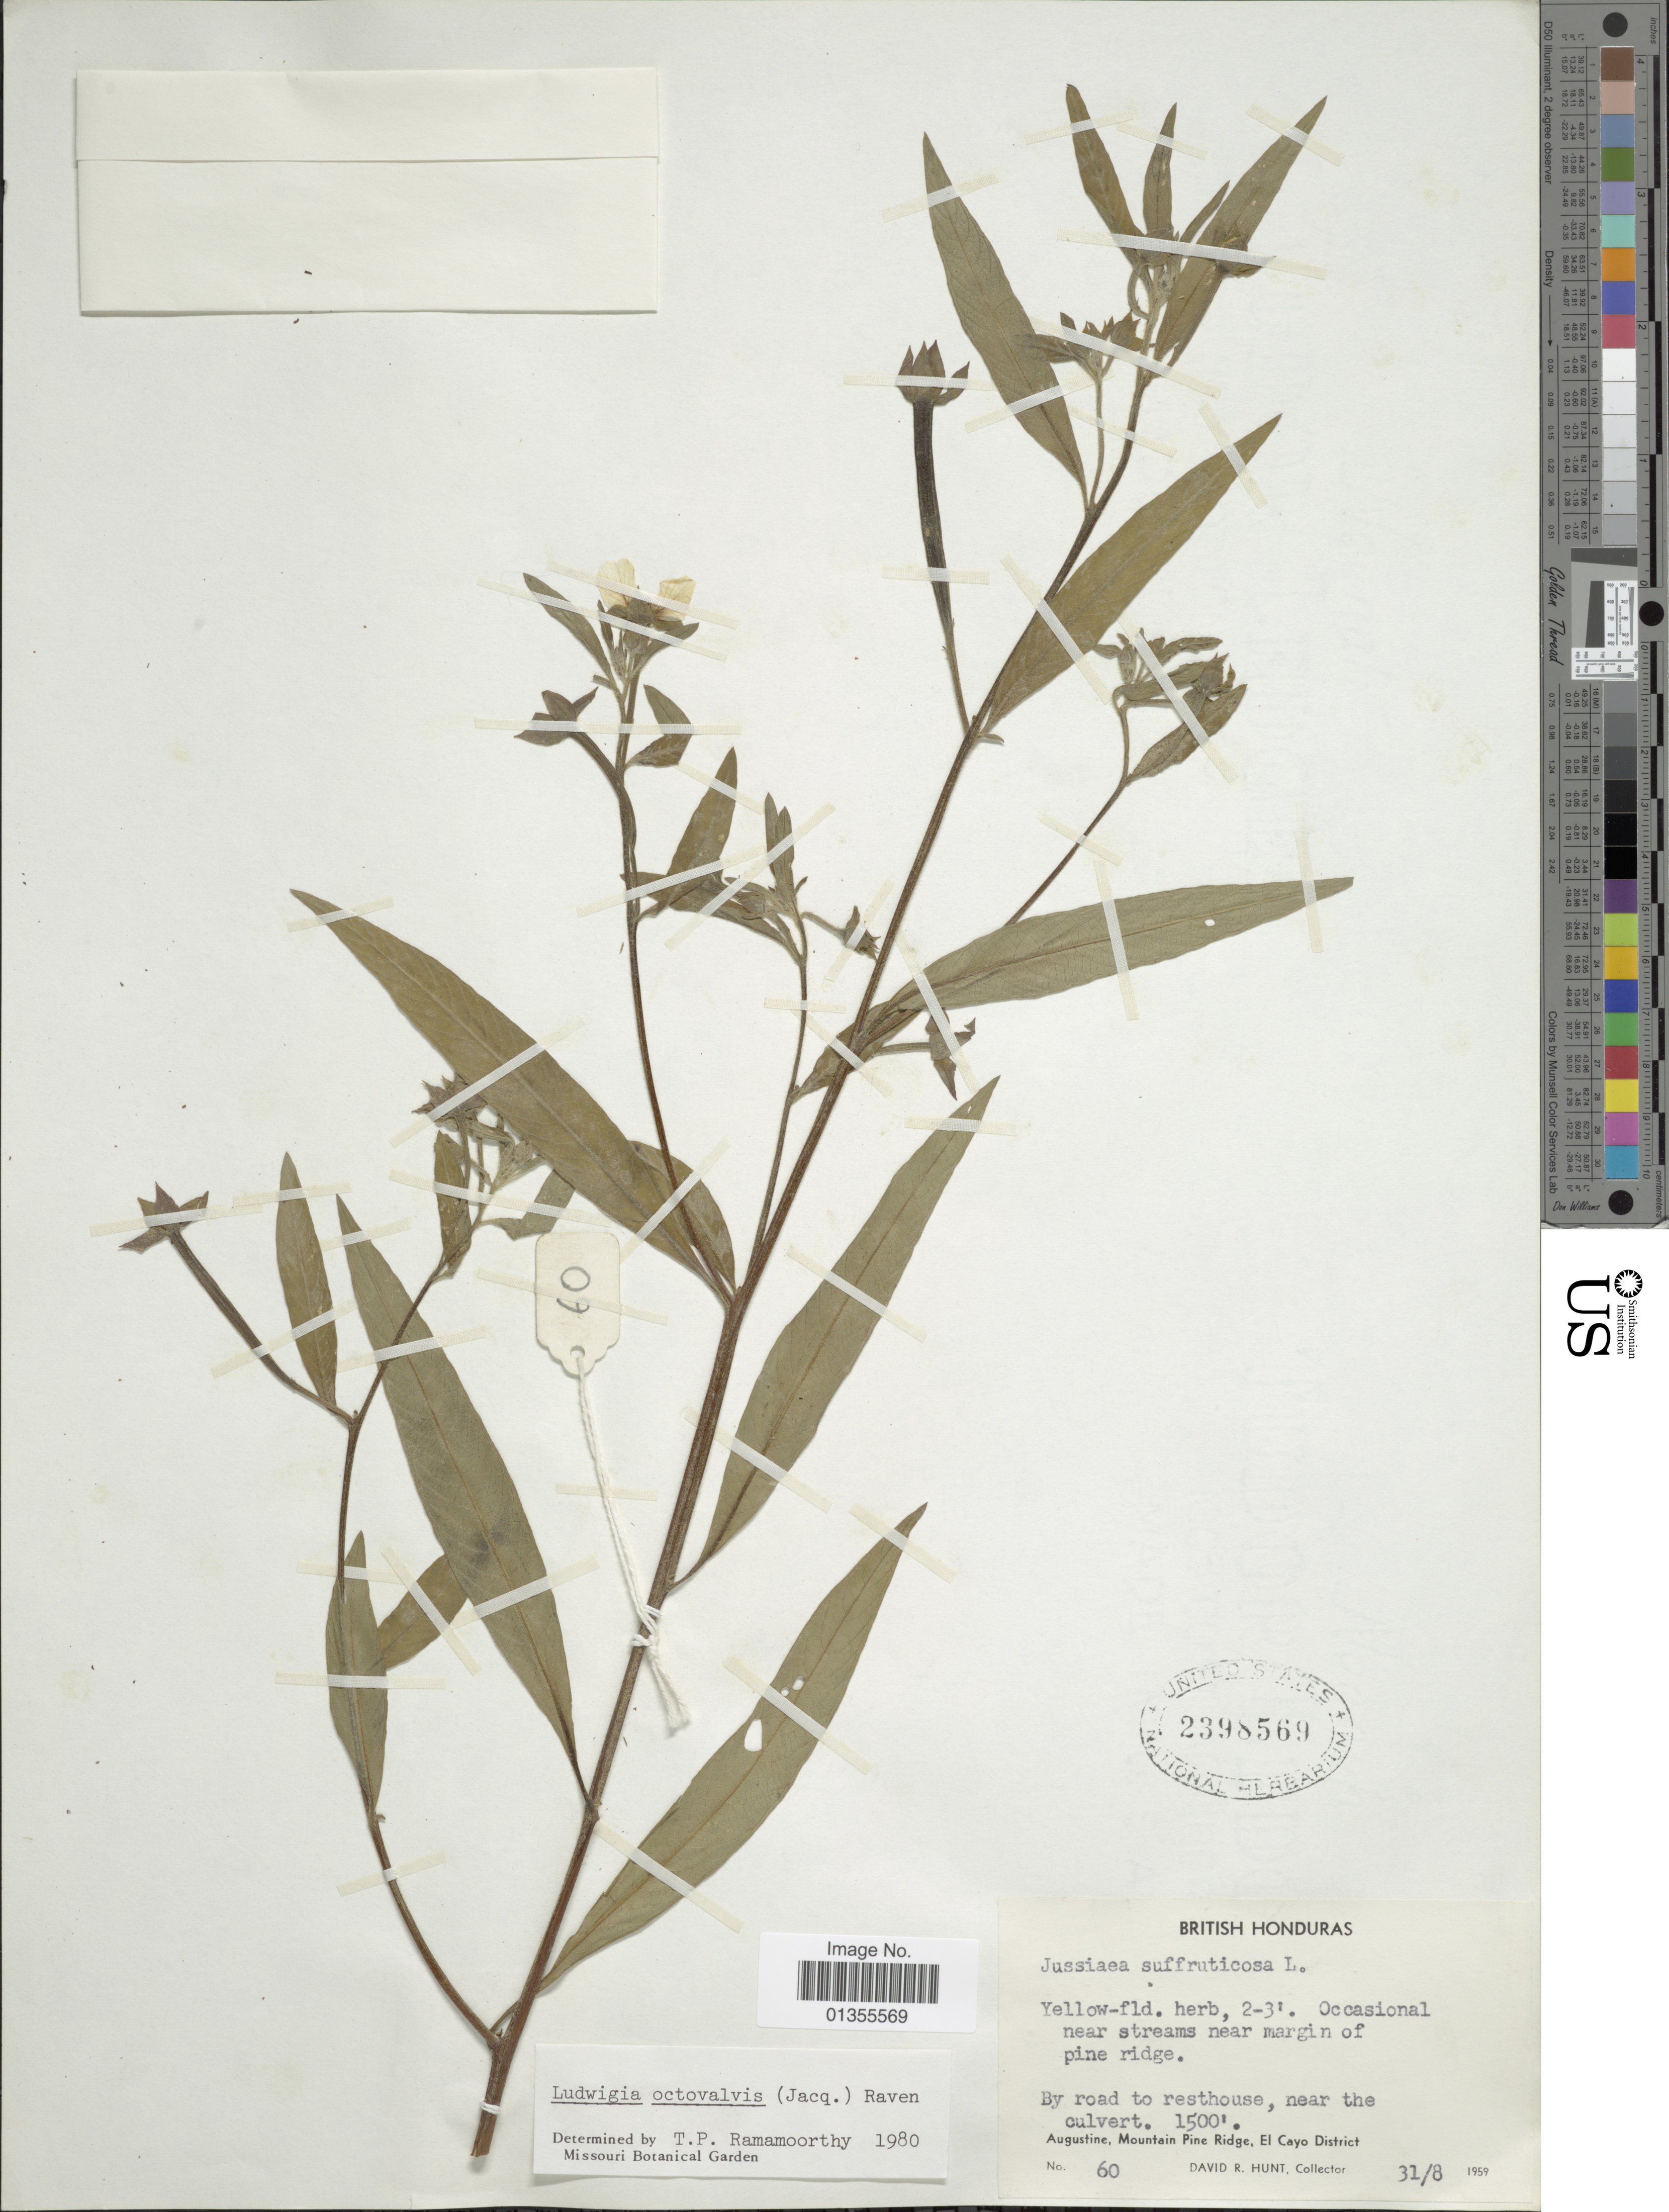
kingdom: Plantae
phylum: Tracheophyta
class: Magnoliopsida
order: Myrtales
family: Onagraceae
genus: Ludwigia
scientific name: Ludwigia octovalvis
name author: (Jacq.) P.H. Raven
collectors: D. R. Hunt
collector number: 60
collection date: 1959-08-31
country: Belize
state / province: Cayo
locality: British Honduras. Augustine, Mountain Pine Ridge, El Cayo District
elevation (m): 457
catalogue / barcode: US 2398569